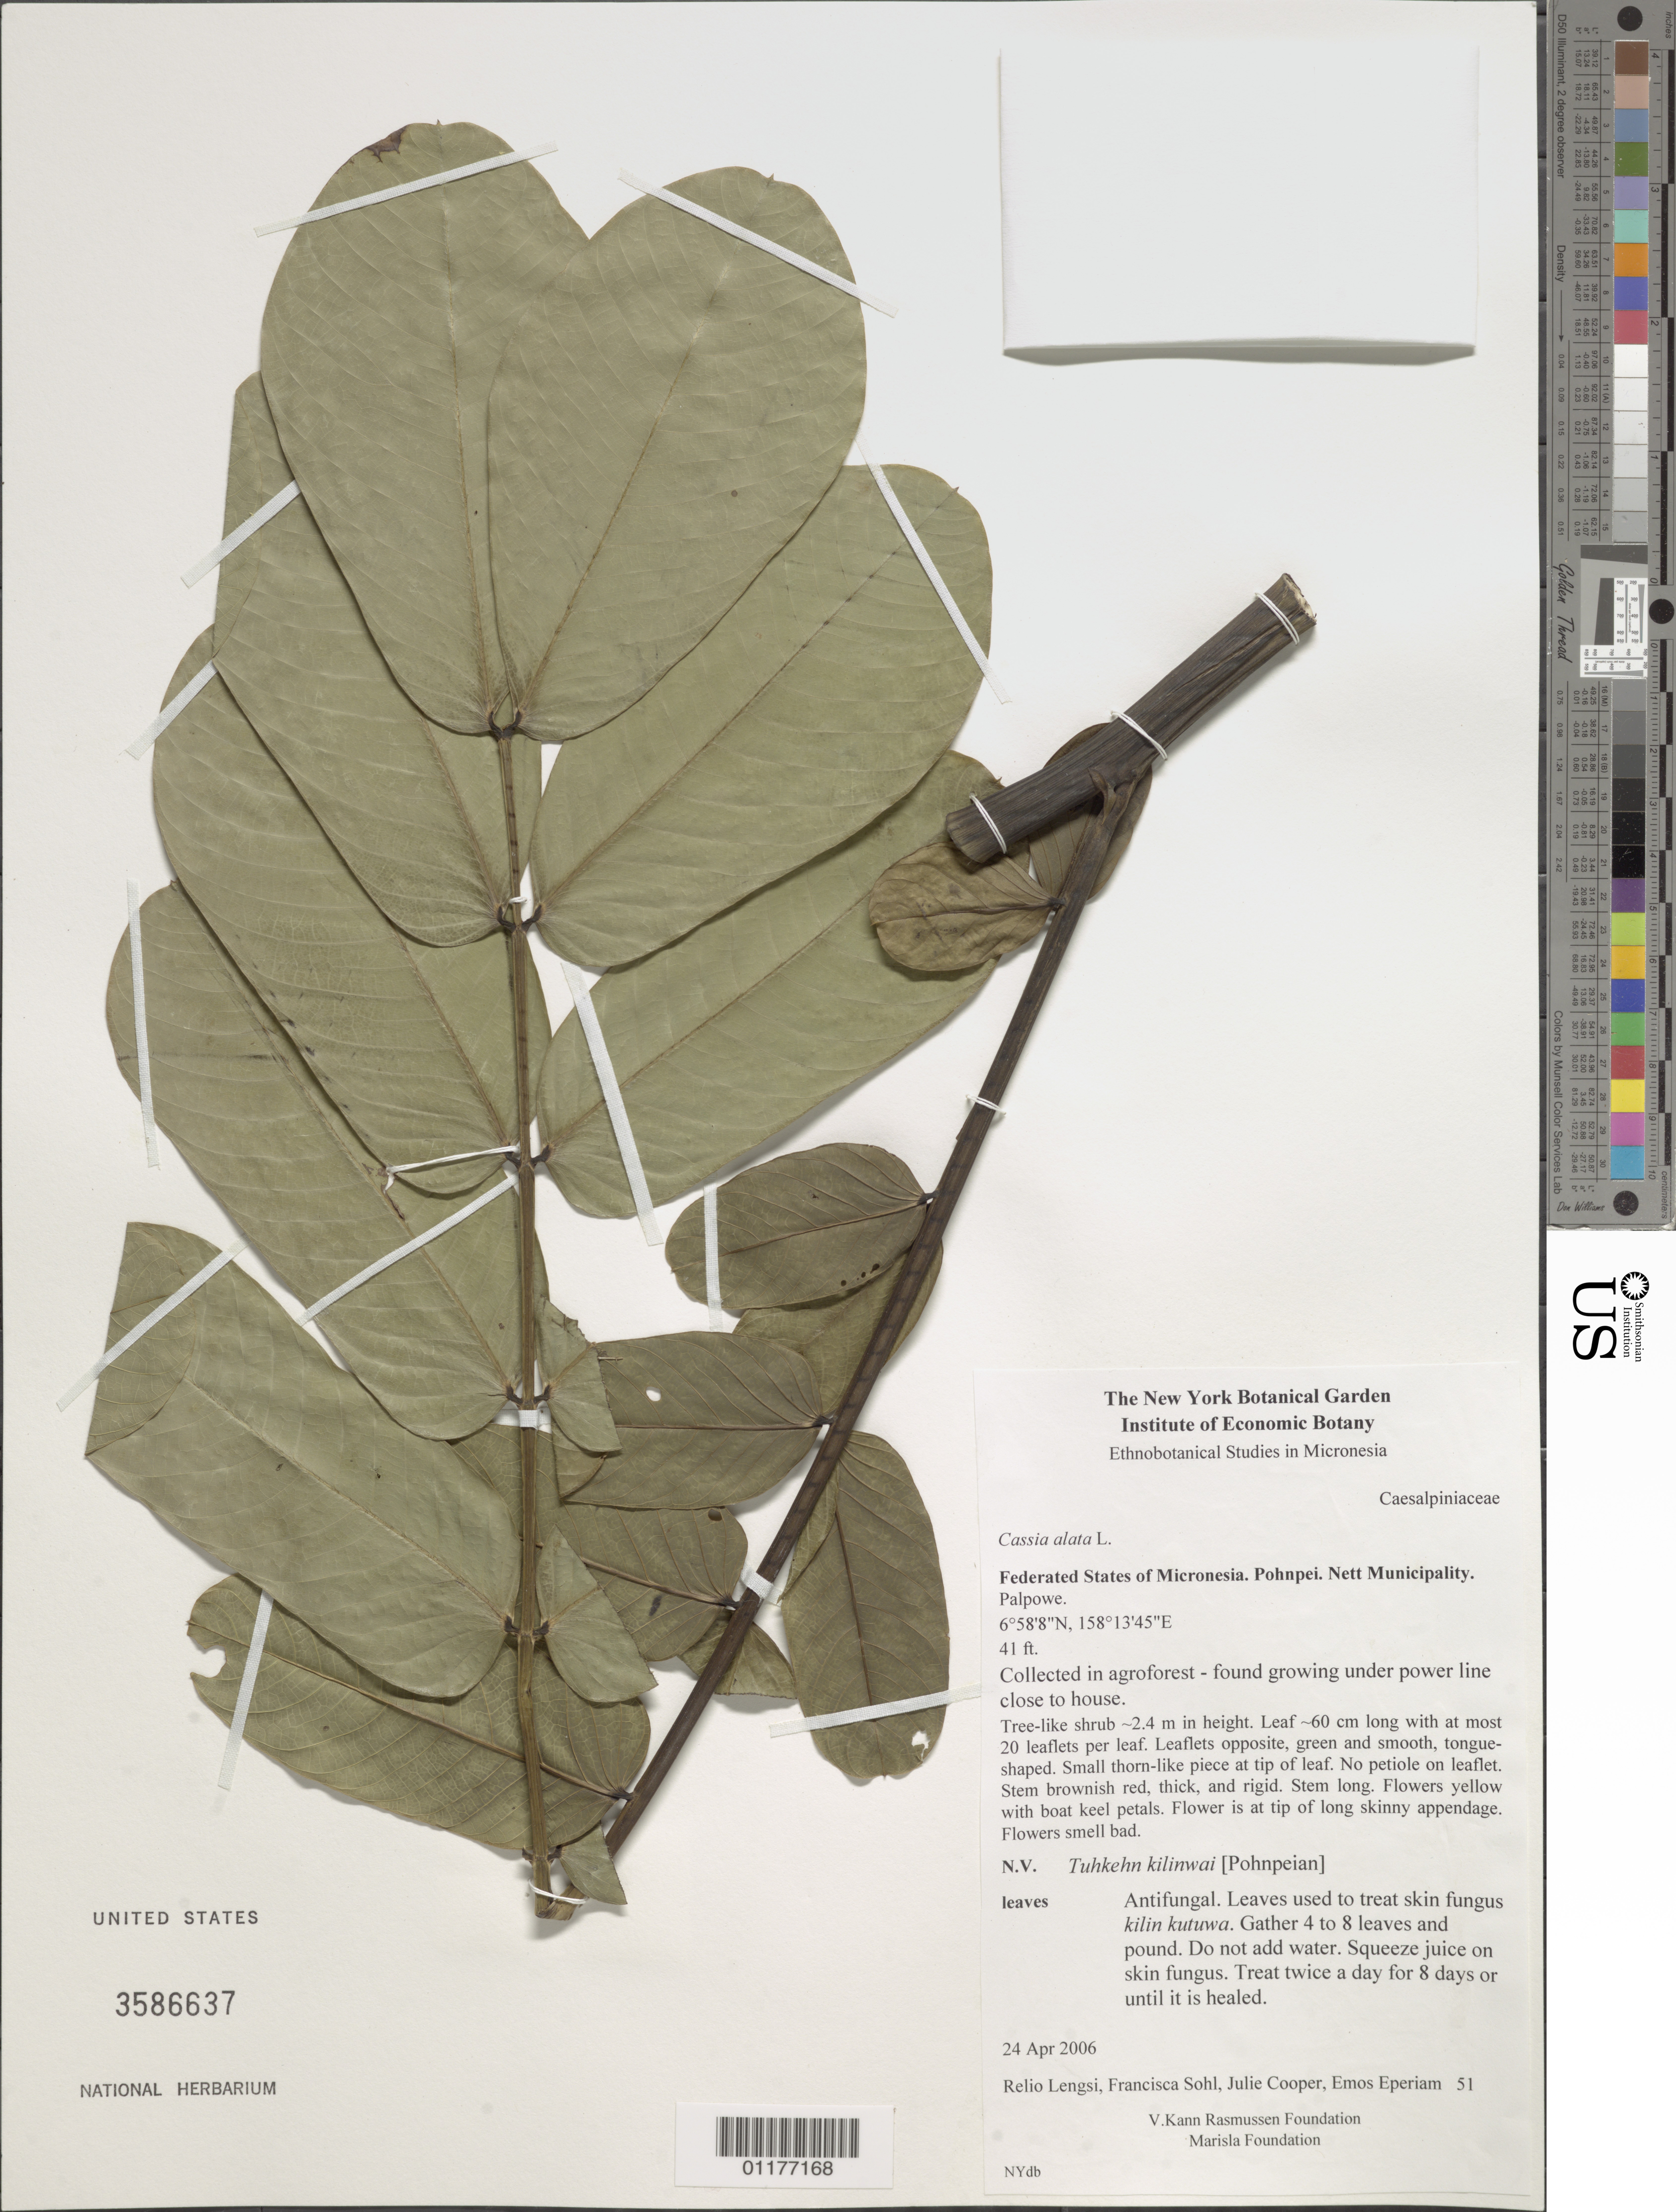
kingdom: Plantae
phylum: Tracheophyta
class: Magnoliopsida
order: Fabales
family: Fabaceae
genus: Senna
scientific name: Senna alata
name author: (L.) Roxb.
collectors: R. Lengsi, P. Eperiam, J. Cooper & F. Sohl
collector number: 51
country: Micronesia, Federated States of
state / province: Pohnpei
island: Pohnpei [Ponape]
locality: Net District, Palpowe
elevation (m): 12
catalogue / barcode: US 3586637